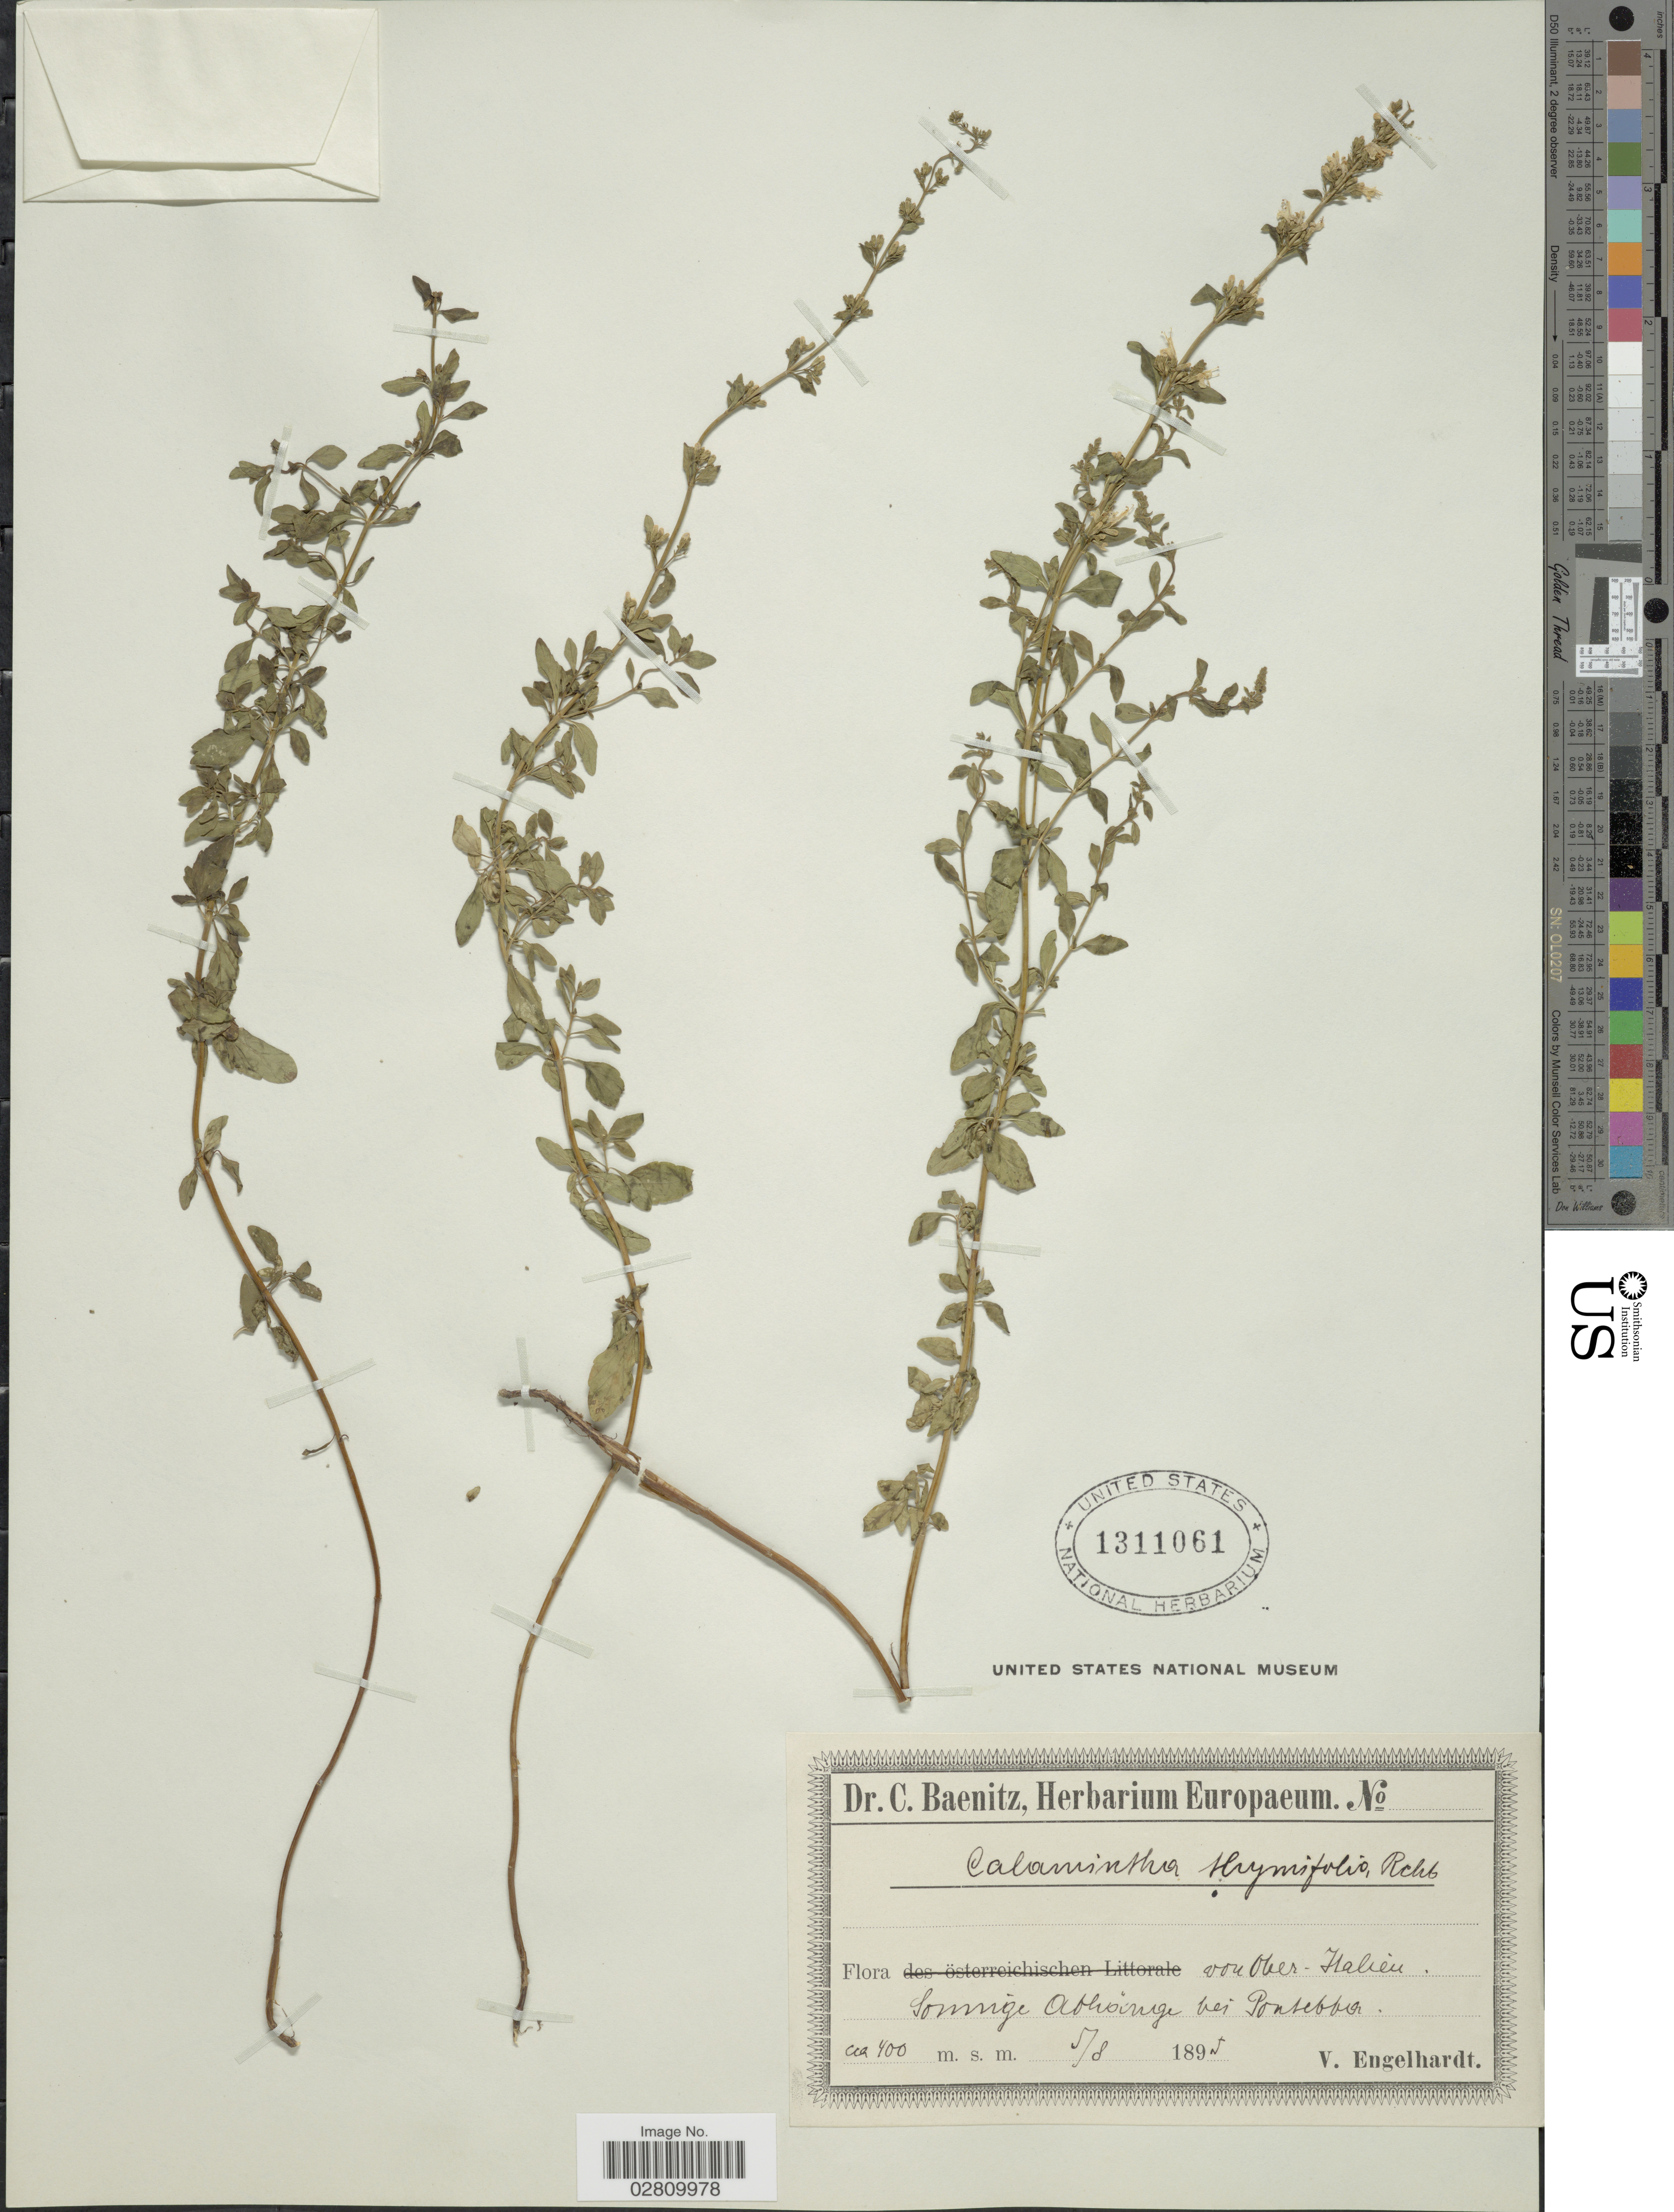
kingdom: Plantae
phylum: Tracheophyta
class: Magnoliopsida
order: Lamiales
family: Lamiaceae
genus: Calamintha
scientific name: Calamintha thymifolia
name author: (Scop.) Rchb.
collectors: V. Engelhardt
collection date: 1895-08-05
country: Italy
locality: Von Ober-Italien. Sonnige [interpreted] Abhänge [interpreted] bei Pontebba.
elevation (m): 400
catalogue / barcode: US 1311061